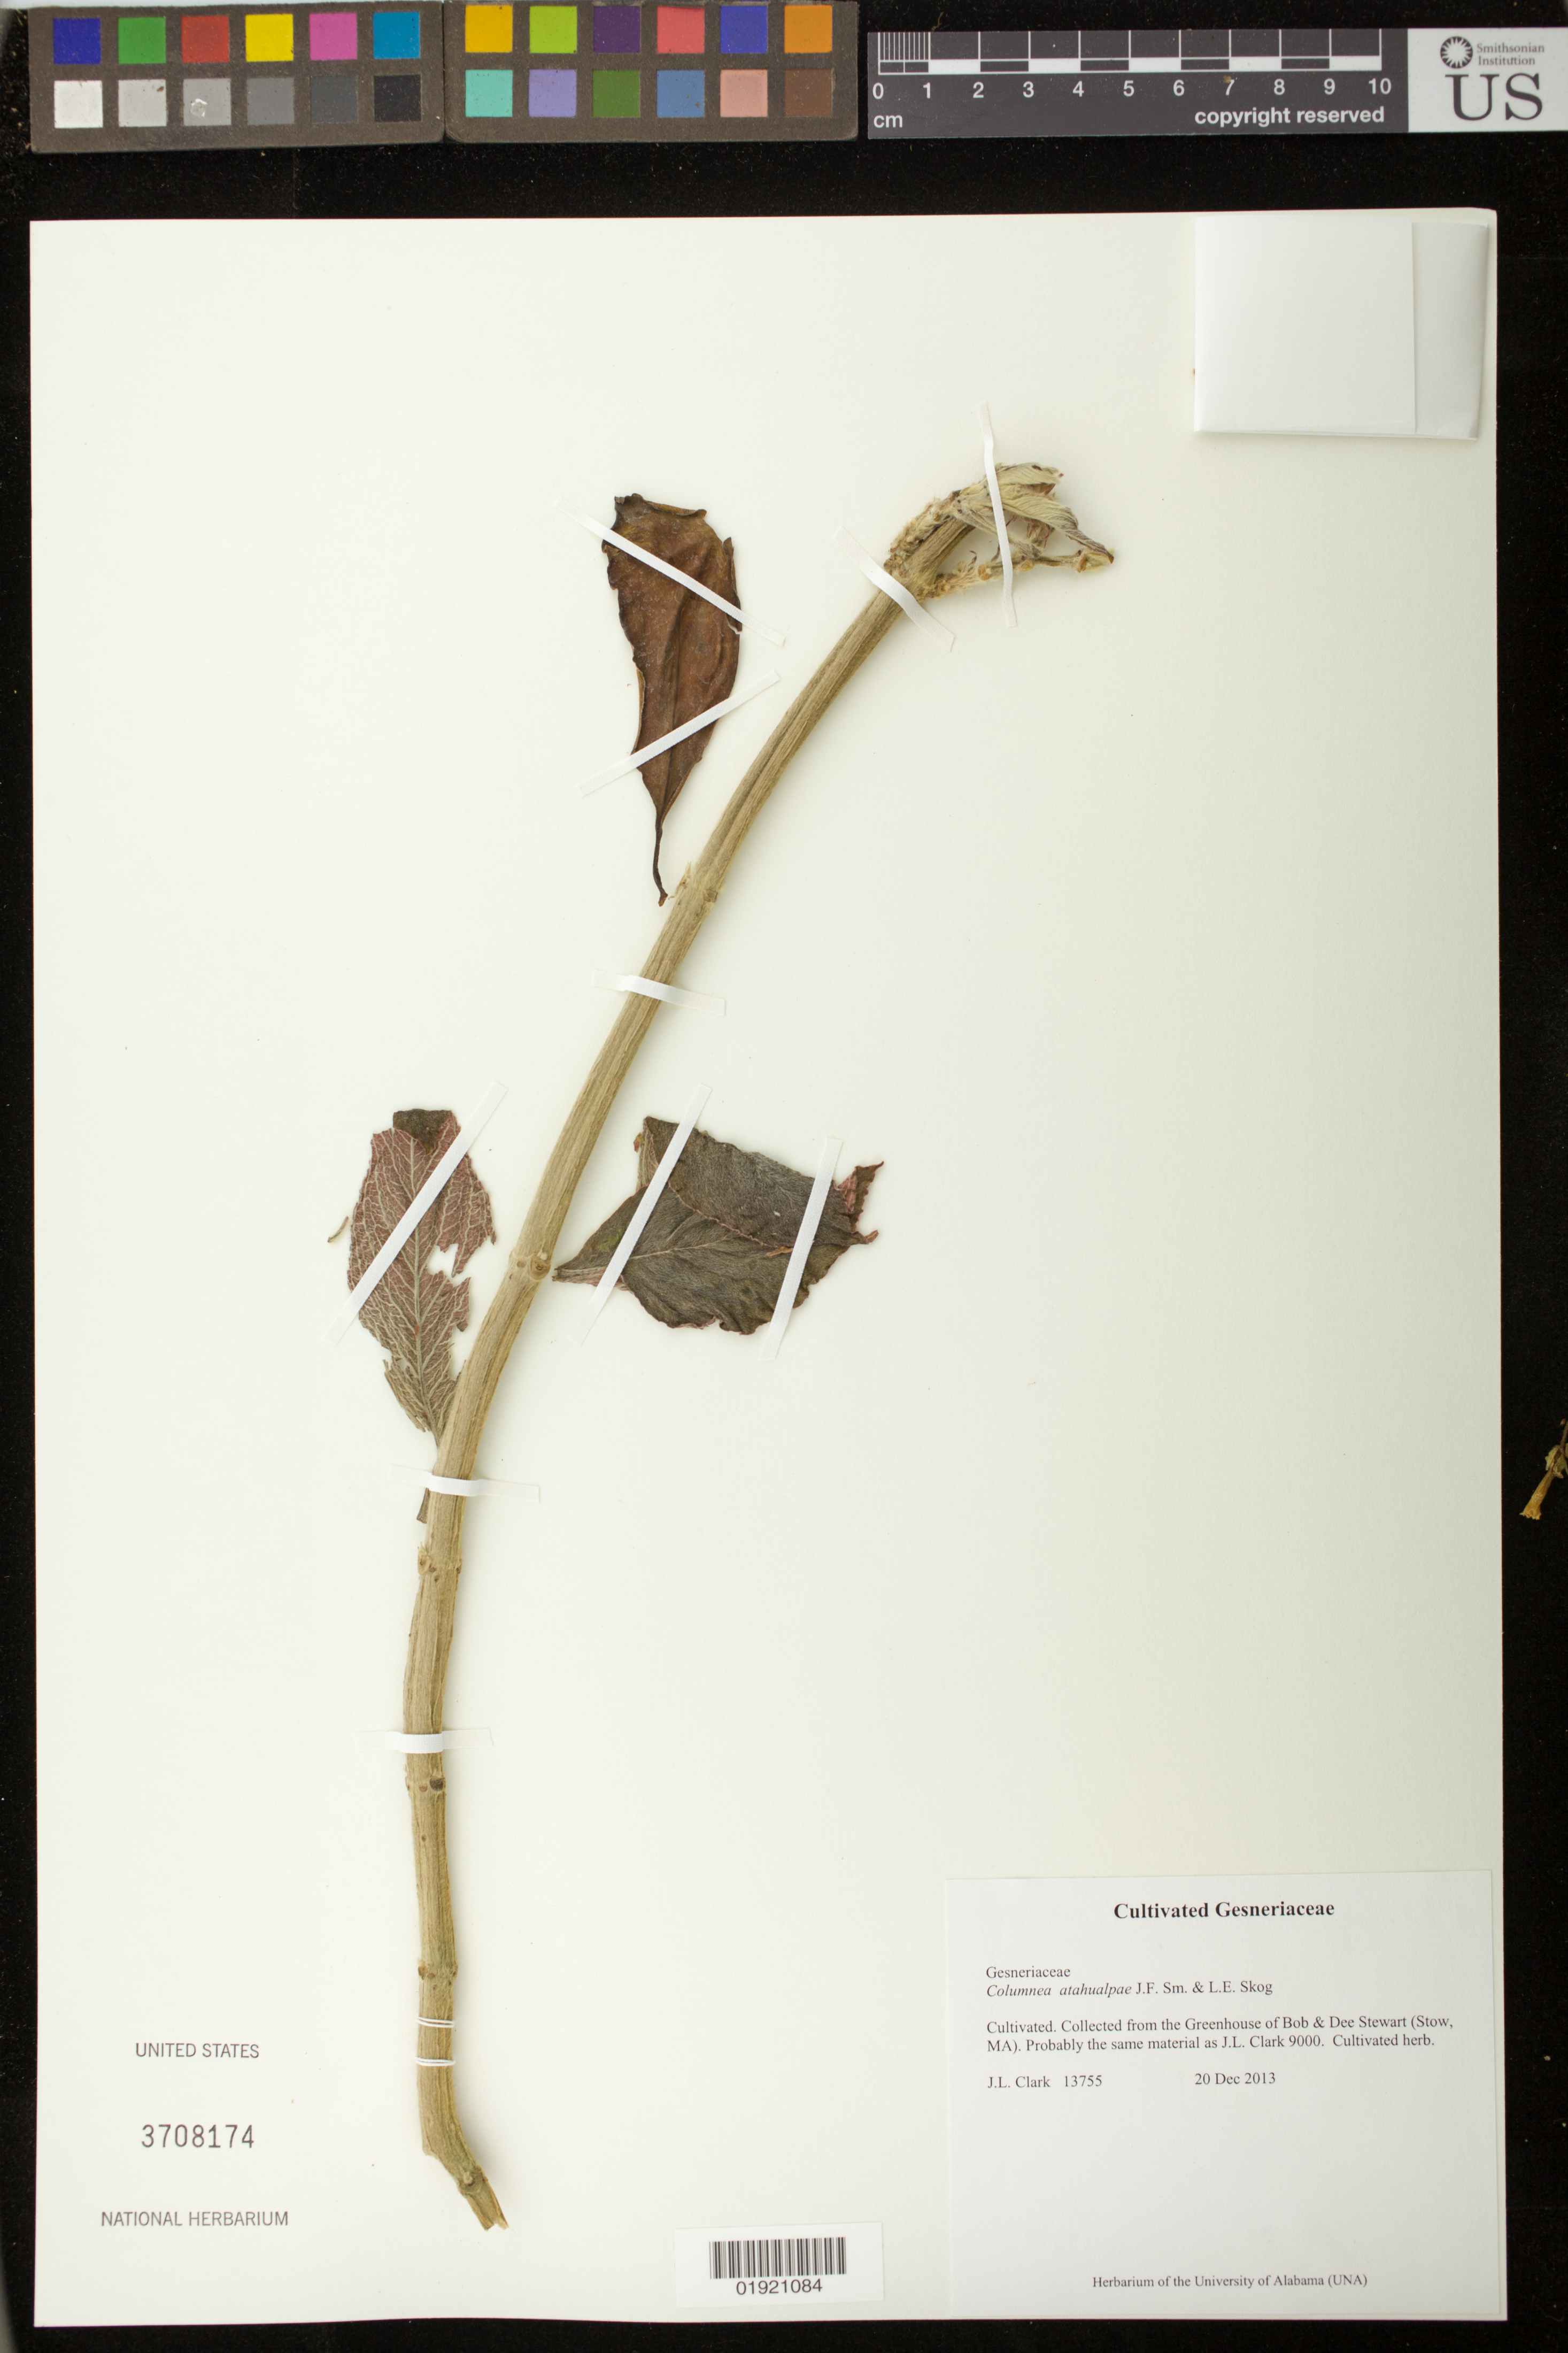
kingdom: Plantae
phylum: Tracheophyta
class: Magnoliopsida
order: Lamiales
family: Gesneriaceae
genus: Columnea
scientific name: Columnea atahualpae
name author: J.F. Sm. & L.E. Skog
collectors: J. L. Clark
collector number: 13755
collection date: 2013-12-20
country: United States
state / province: Massachusetts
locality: Collected from the Greenhouse of by Bob and Dee Stewart (Stow, MA).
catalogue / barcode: US 3708174